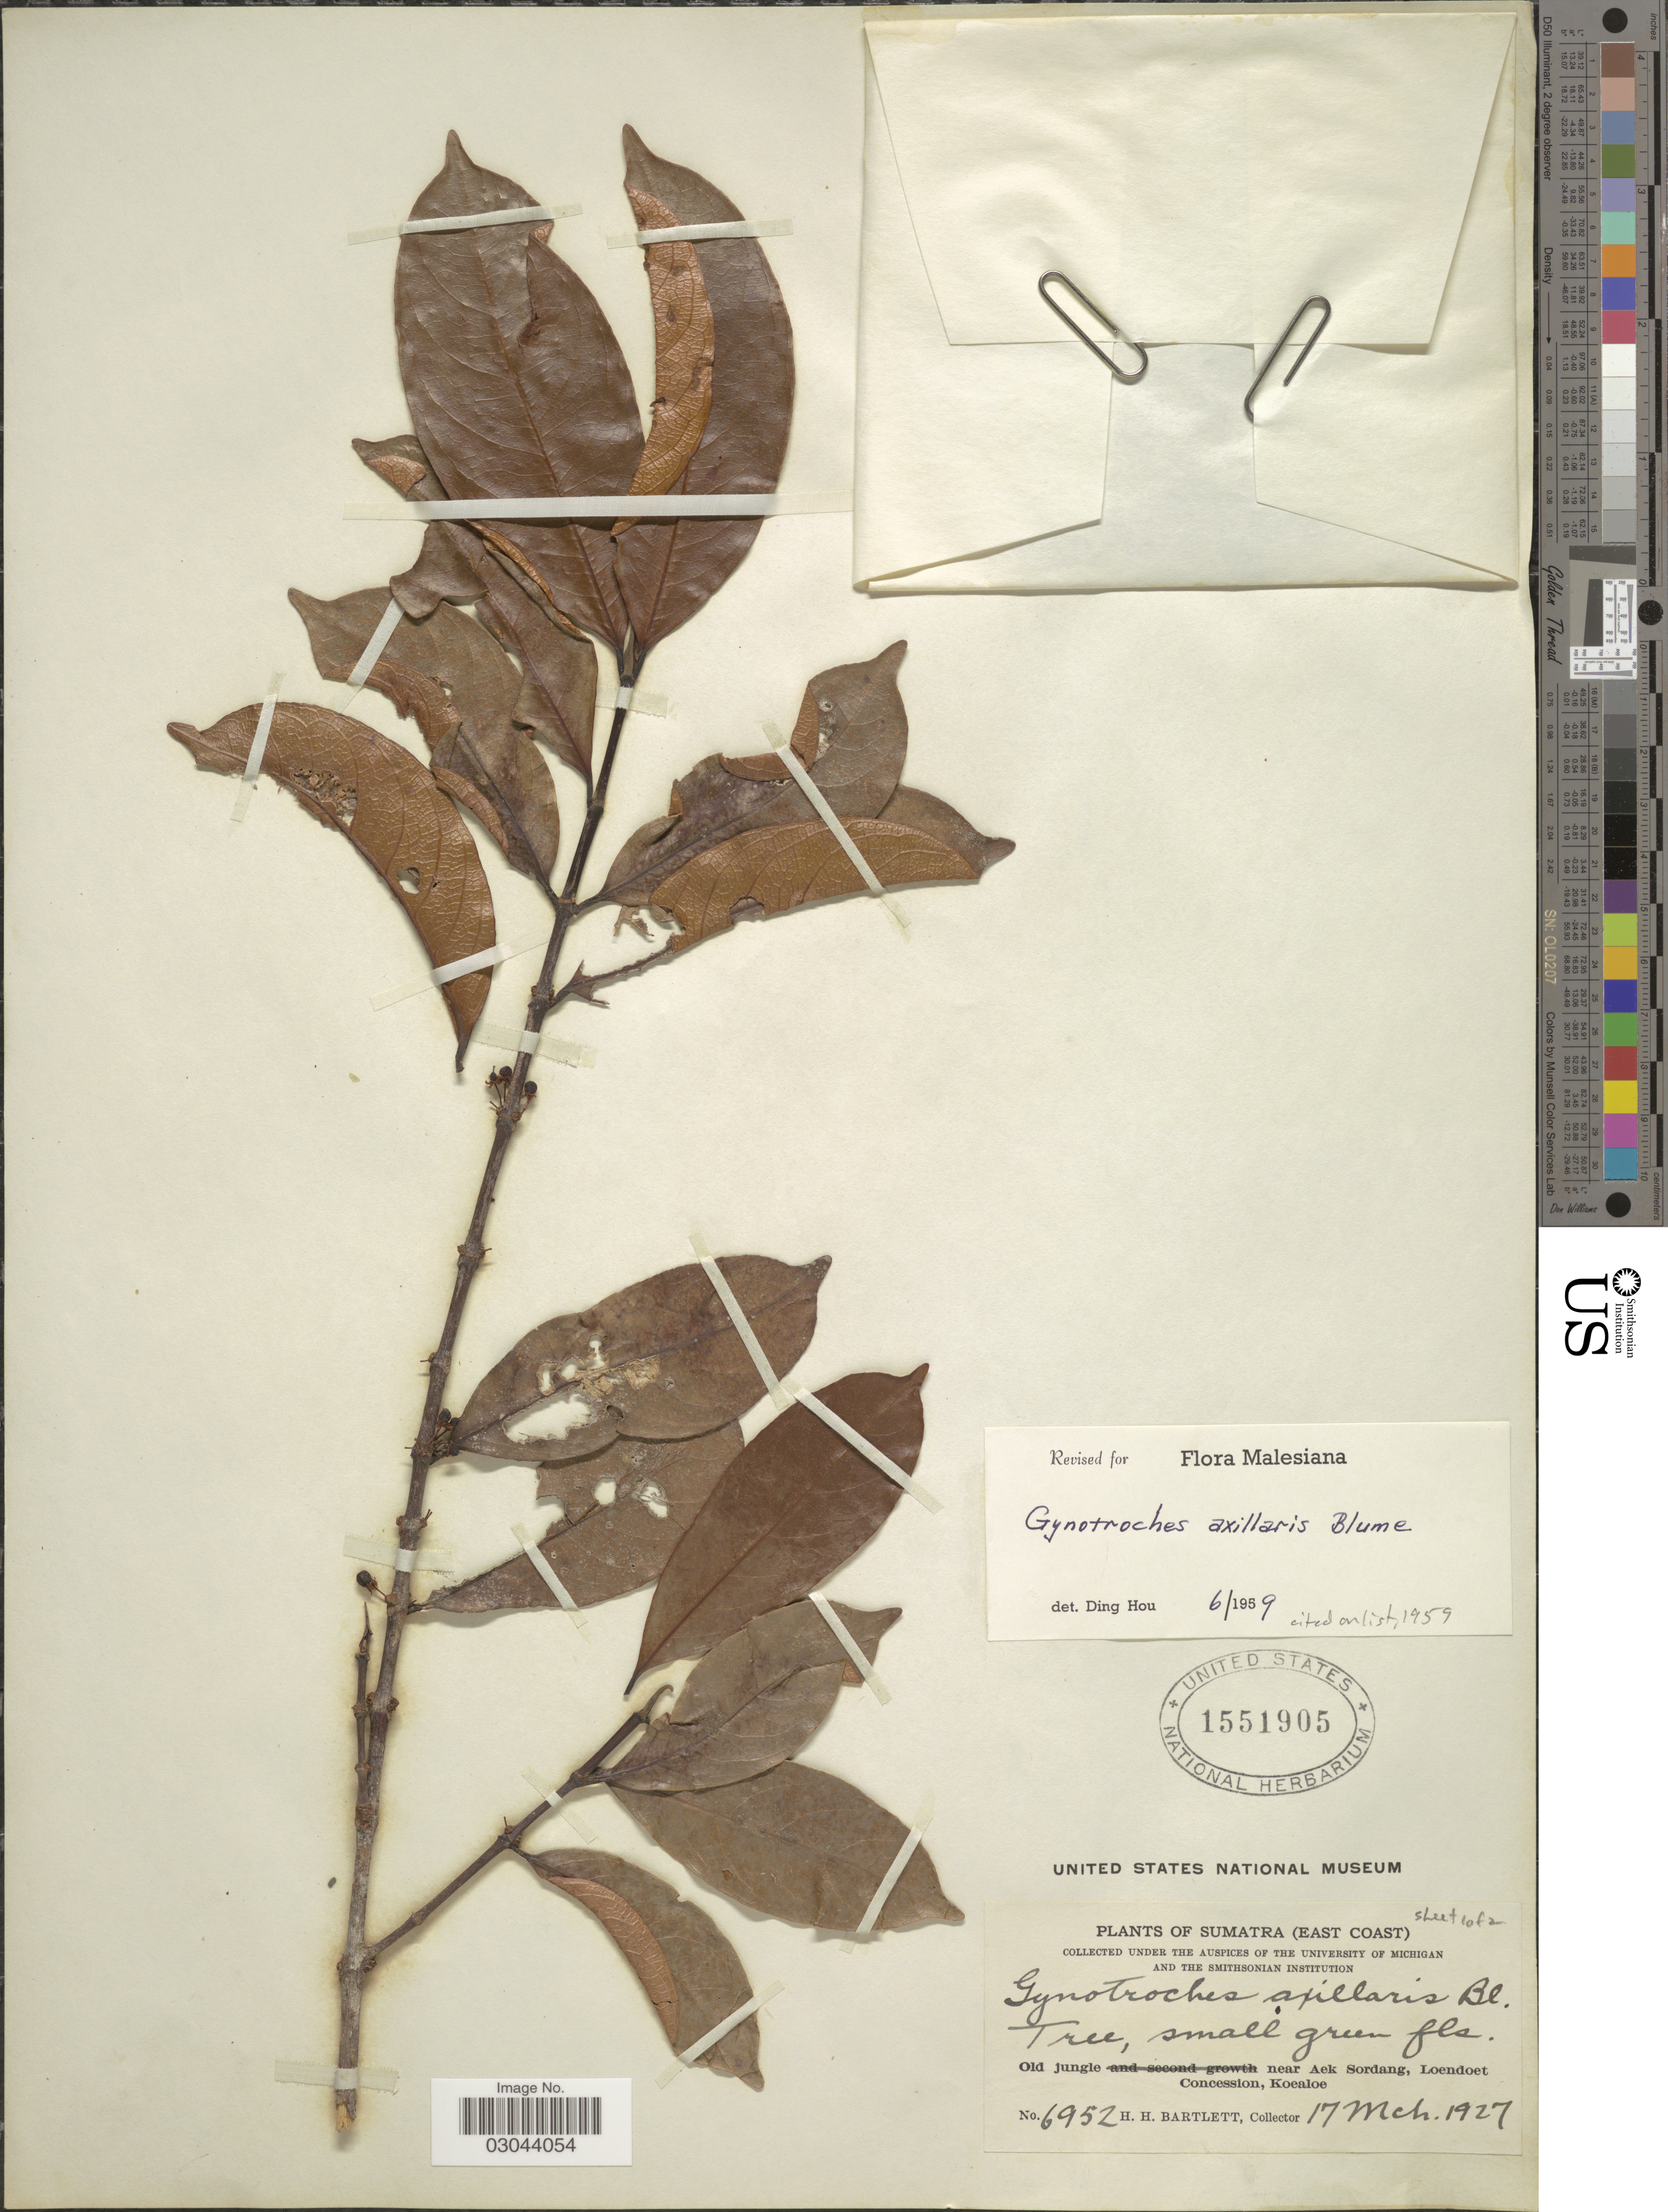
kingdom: Plantae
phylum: Tracheophyta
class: Magnoliopsida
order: Malpighiales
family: Rhizophoraceae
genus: Gynotroches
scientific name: Gynotroches axillaris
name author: Blume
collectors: H. H. Bartlett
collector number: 6952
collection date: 1927-03-17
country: Indonesia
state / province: Sumatra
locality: (East Coast). Old jungle near Aek Sordang, Loendoet Concession, Koealoe.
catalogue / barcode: US 1551905